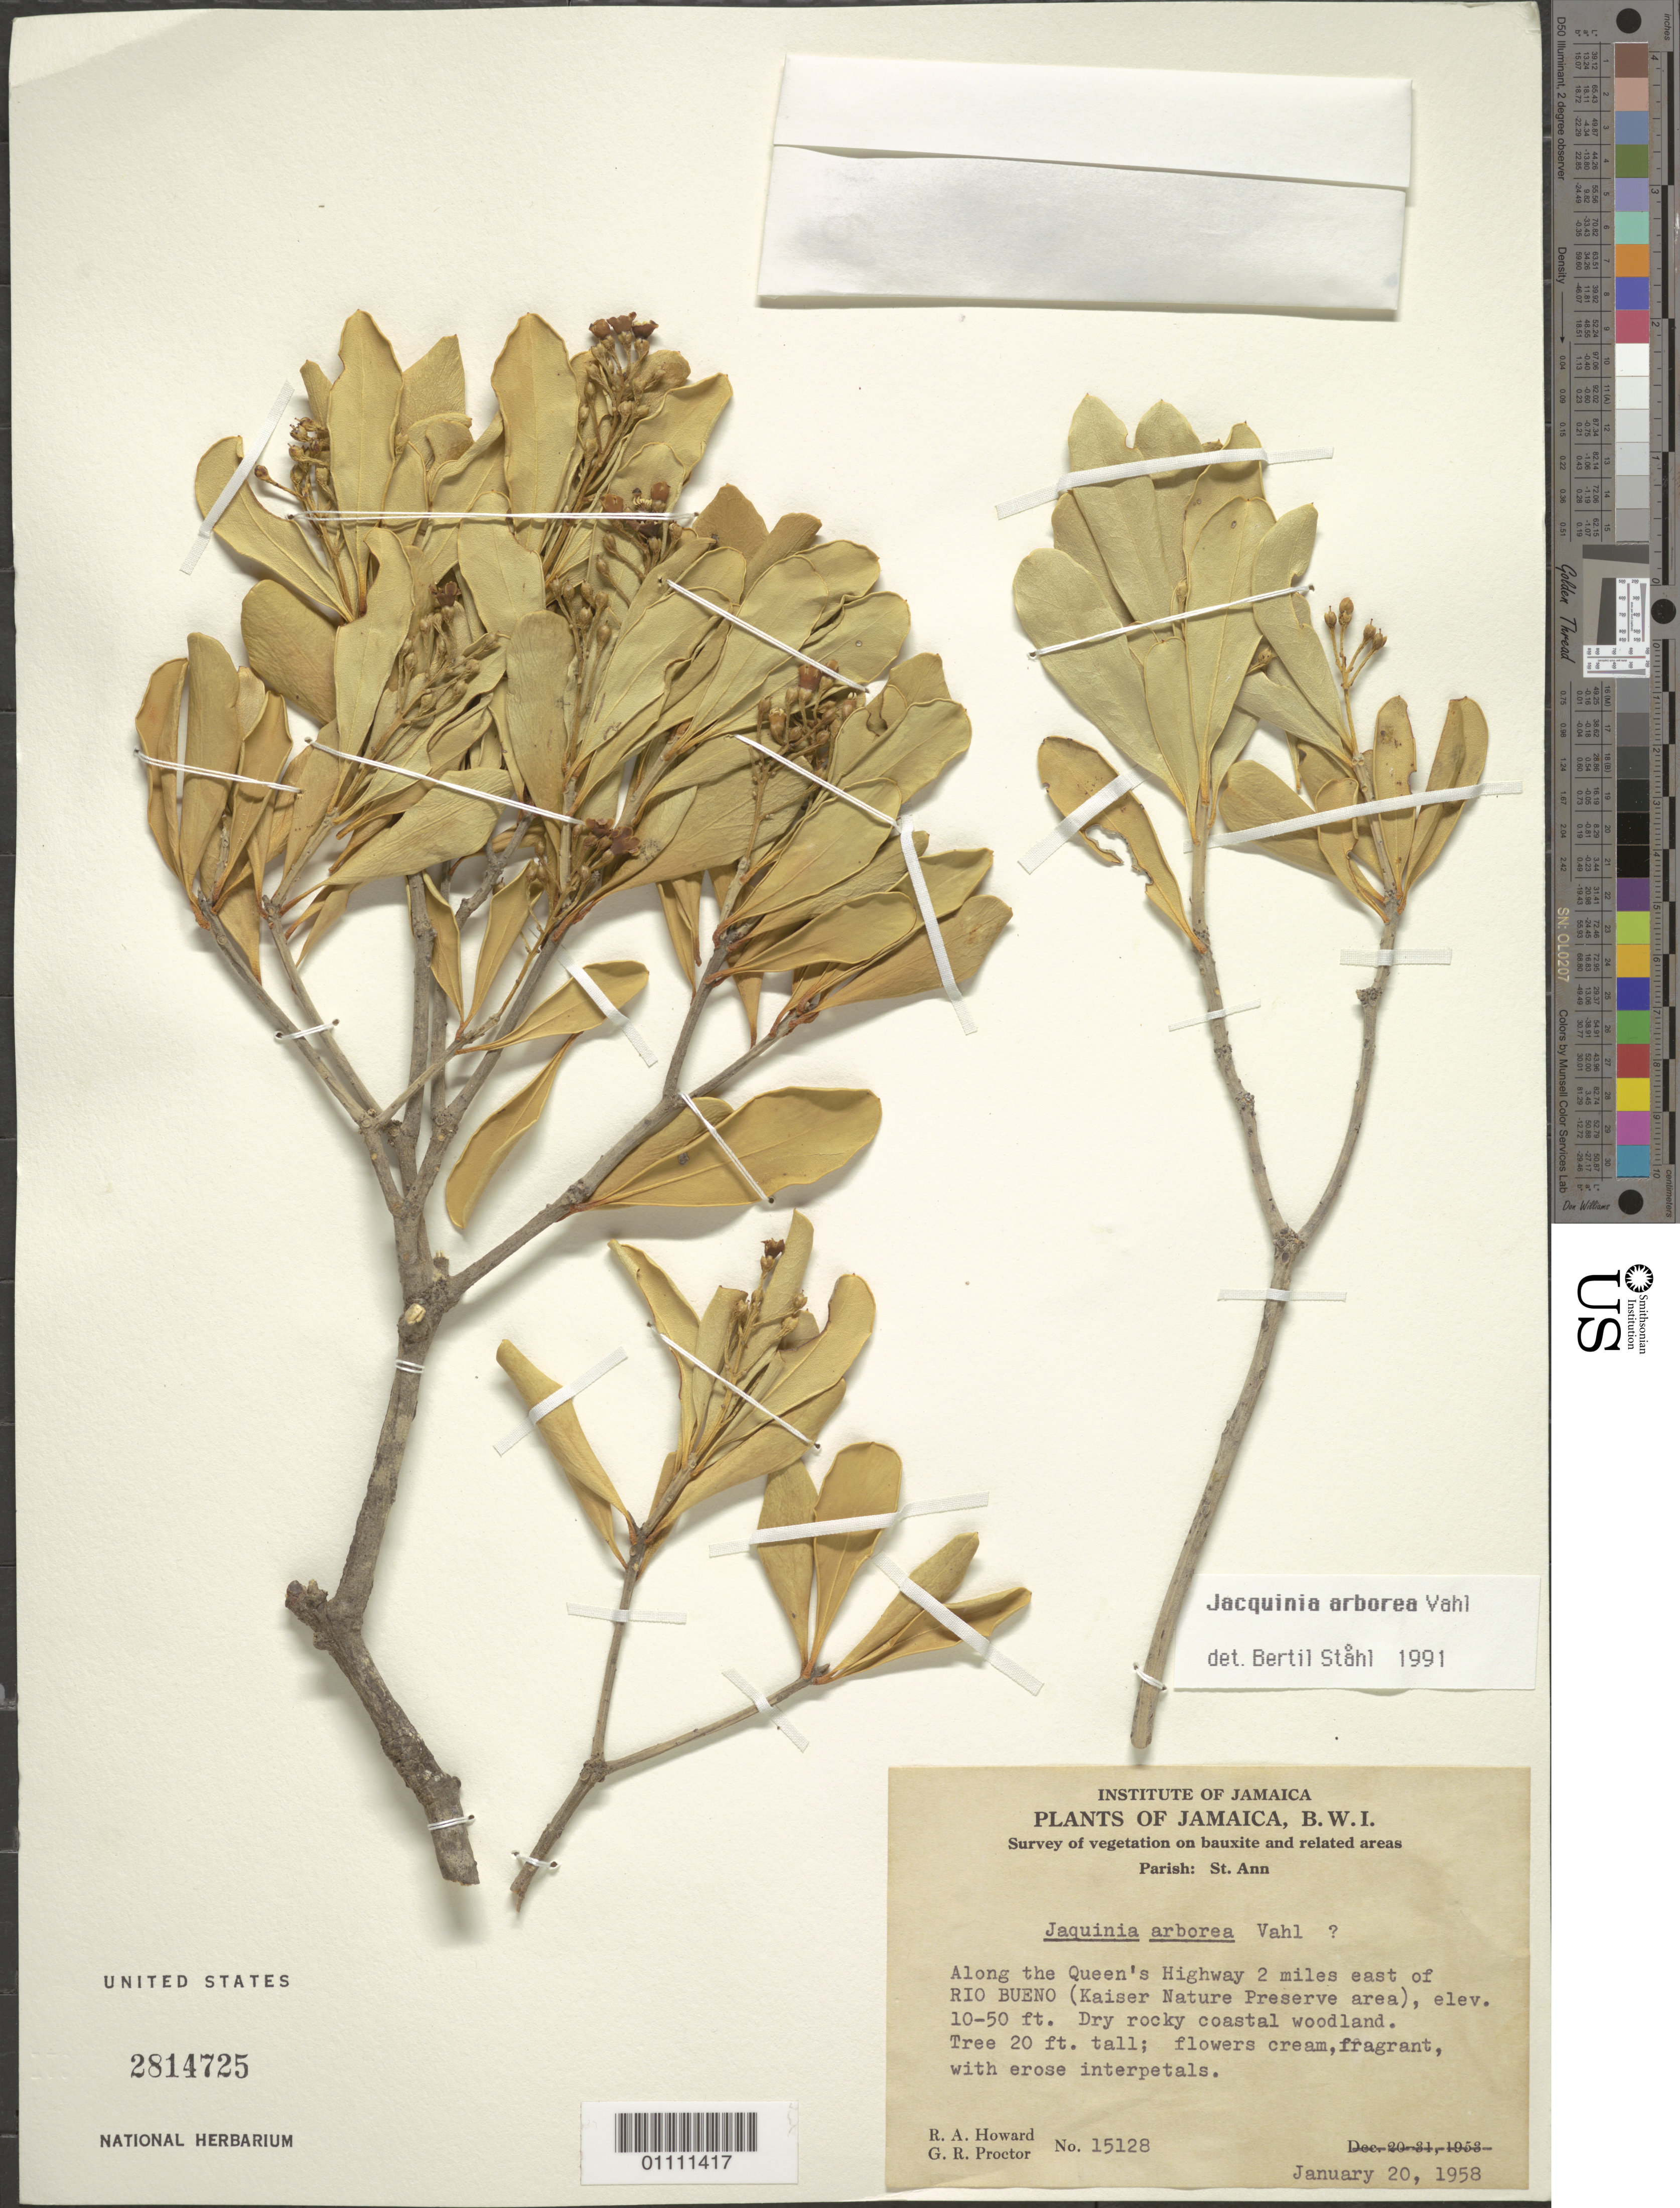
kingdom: Plantae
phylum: Tracheophyta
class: Magnoliopsida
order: Ericales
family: Primulaceae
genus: Jacquinia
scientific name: Jacquinia arborea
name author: Vahl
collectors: R. A. Howard & G. R. Proctor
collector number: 15128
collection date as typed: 20 Jan 1958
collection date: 1958-01-20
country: Jamaica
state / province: Saint Ann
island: Jamaica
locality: Along the Queen's Highway 2 miles E of Rio Bueno, Kaiser Nature Preserve area. Dr rocky coastal woodland.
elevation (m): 3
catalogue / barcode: US 2814725